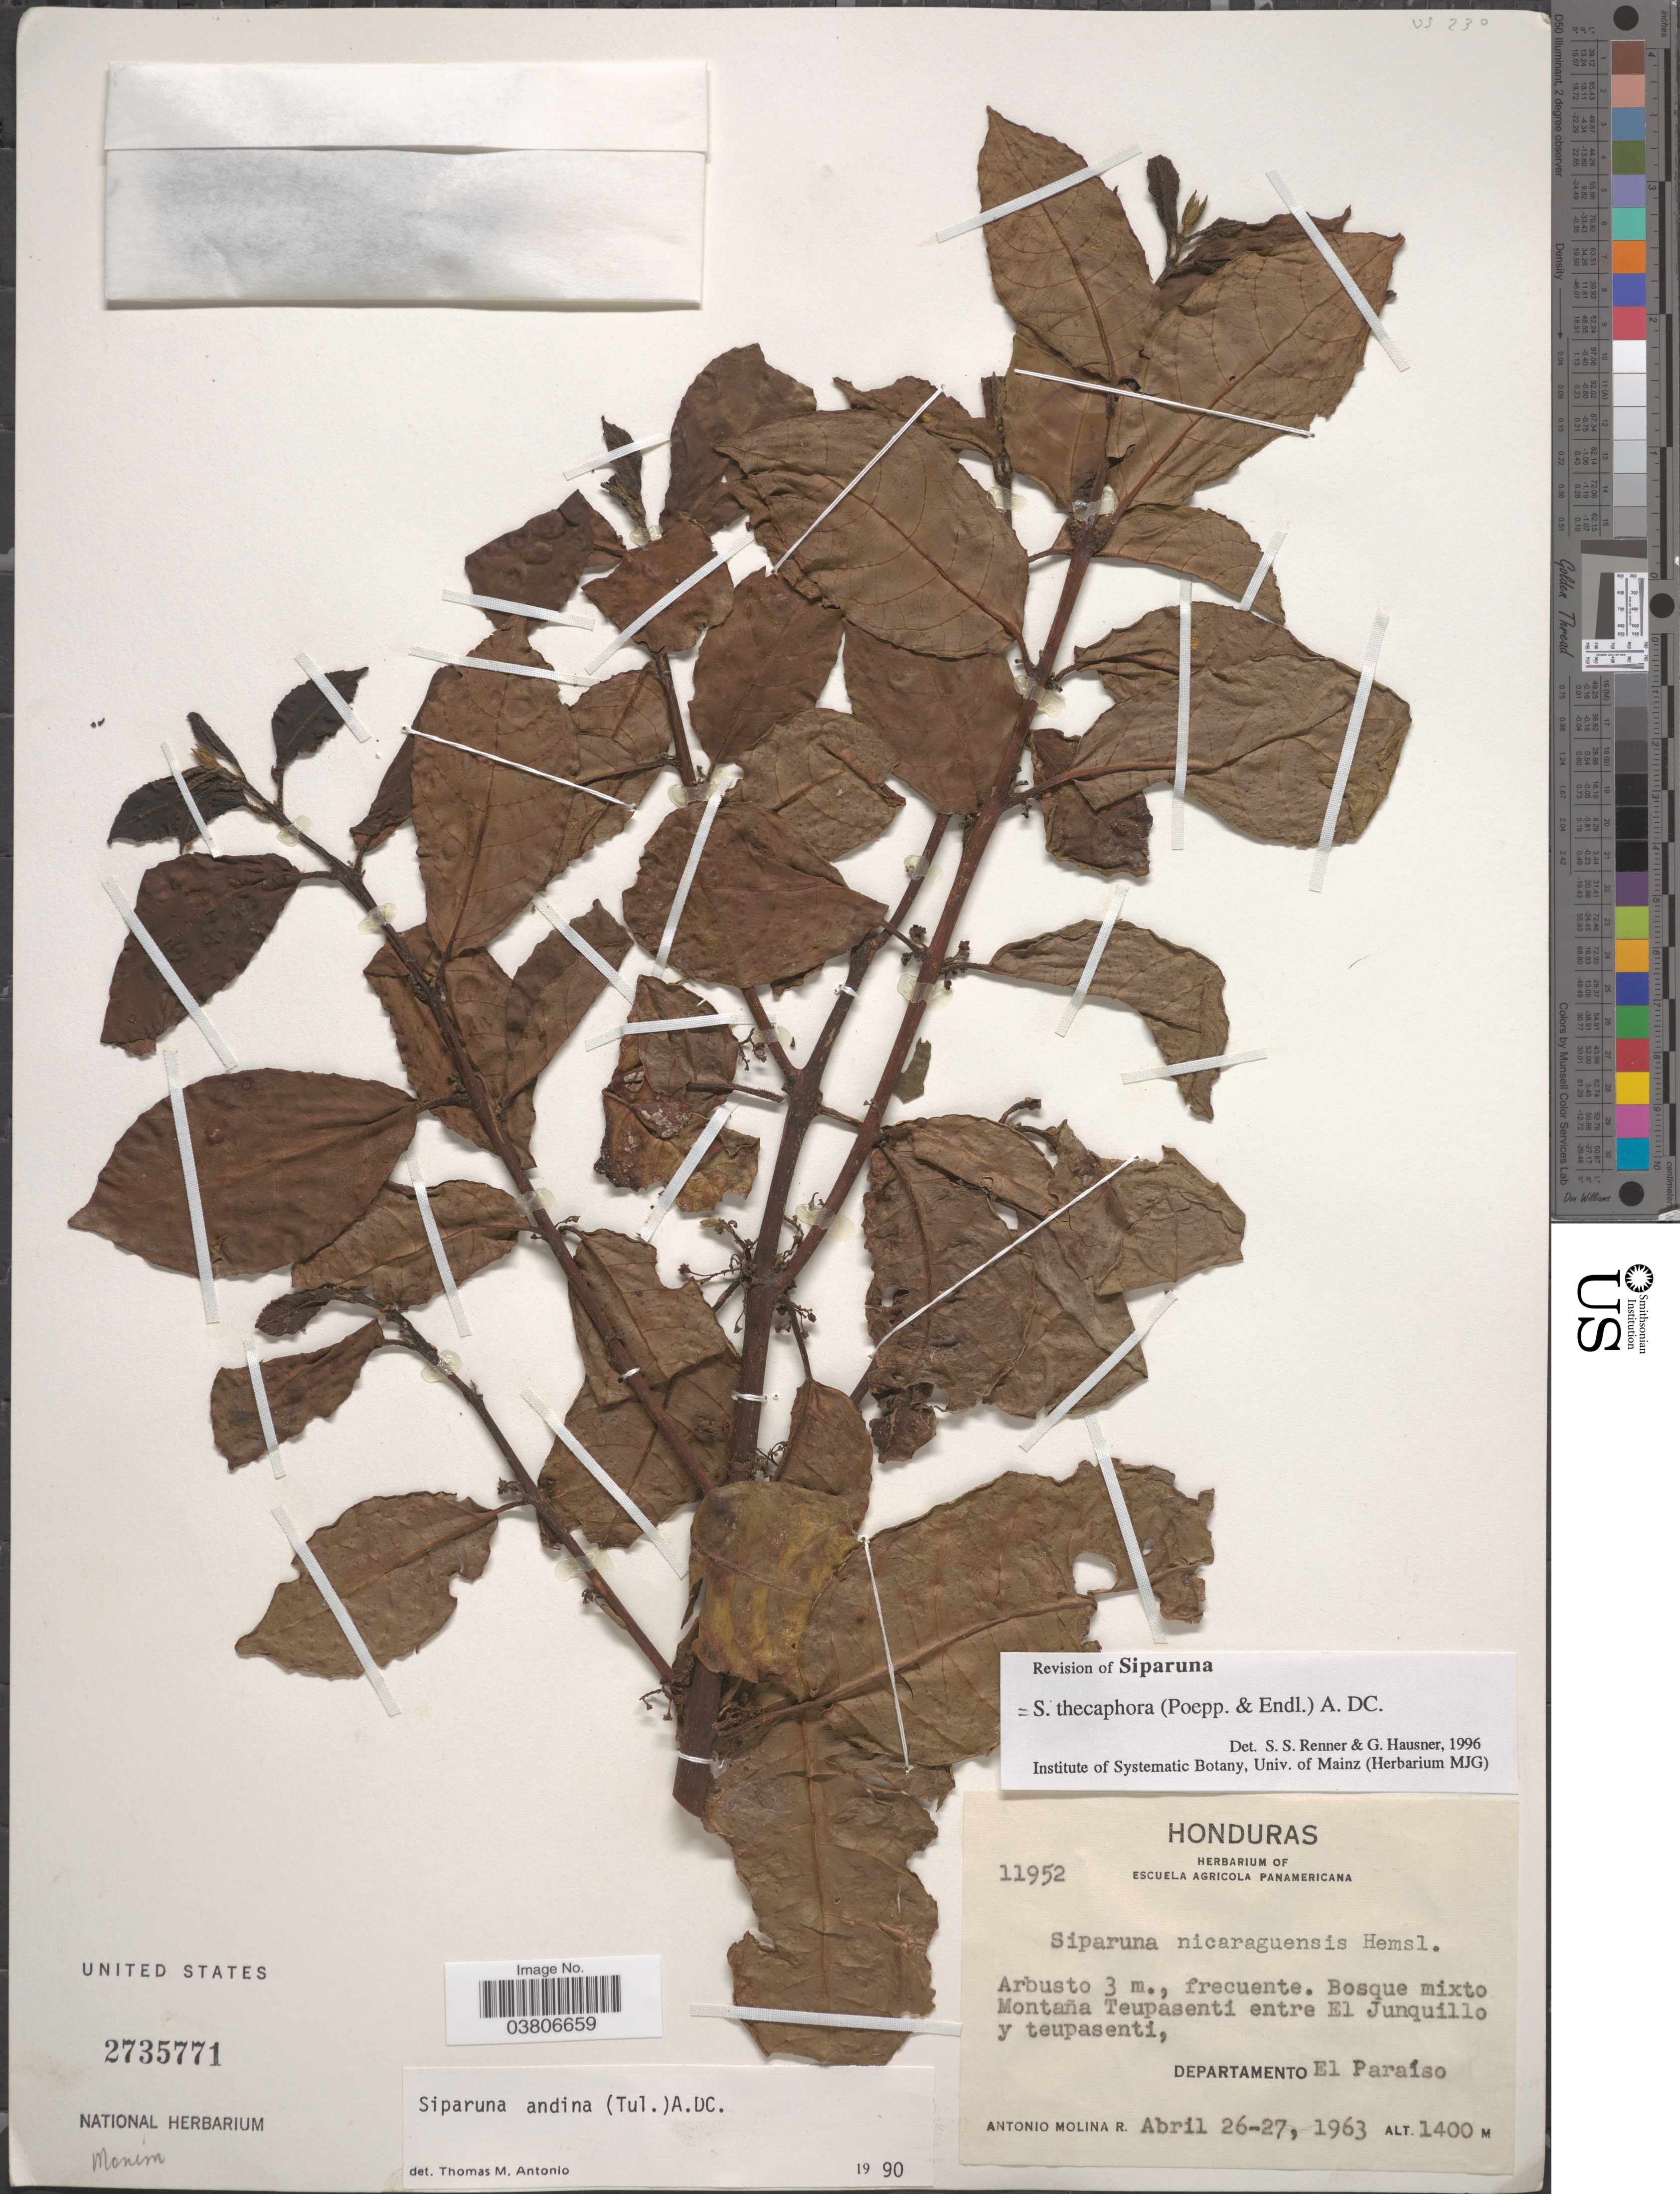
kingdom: Plantae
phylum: Tracheophyta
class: Magnoliopsida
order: Laurales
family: Siparunaceae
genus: Siparuna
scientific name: Siparuna thecaphora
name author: (Poepp. & Endl.) A. DC.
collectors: A. Molina R.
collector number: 11952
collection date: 1963-04-26/1963-04-27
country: Honduras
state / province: El Paraiso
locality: Montaña Teupasenti entre El Junquillo y teupasenti, Departamento El Paraíso.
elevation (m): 1400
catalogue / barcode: US 2735771